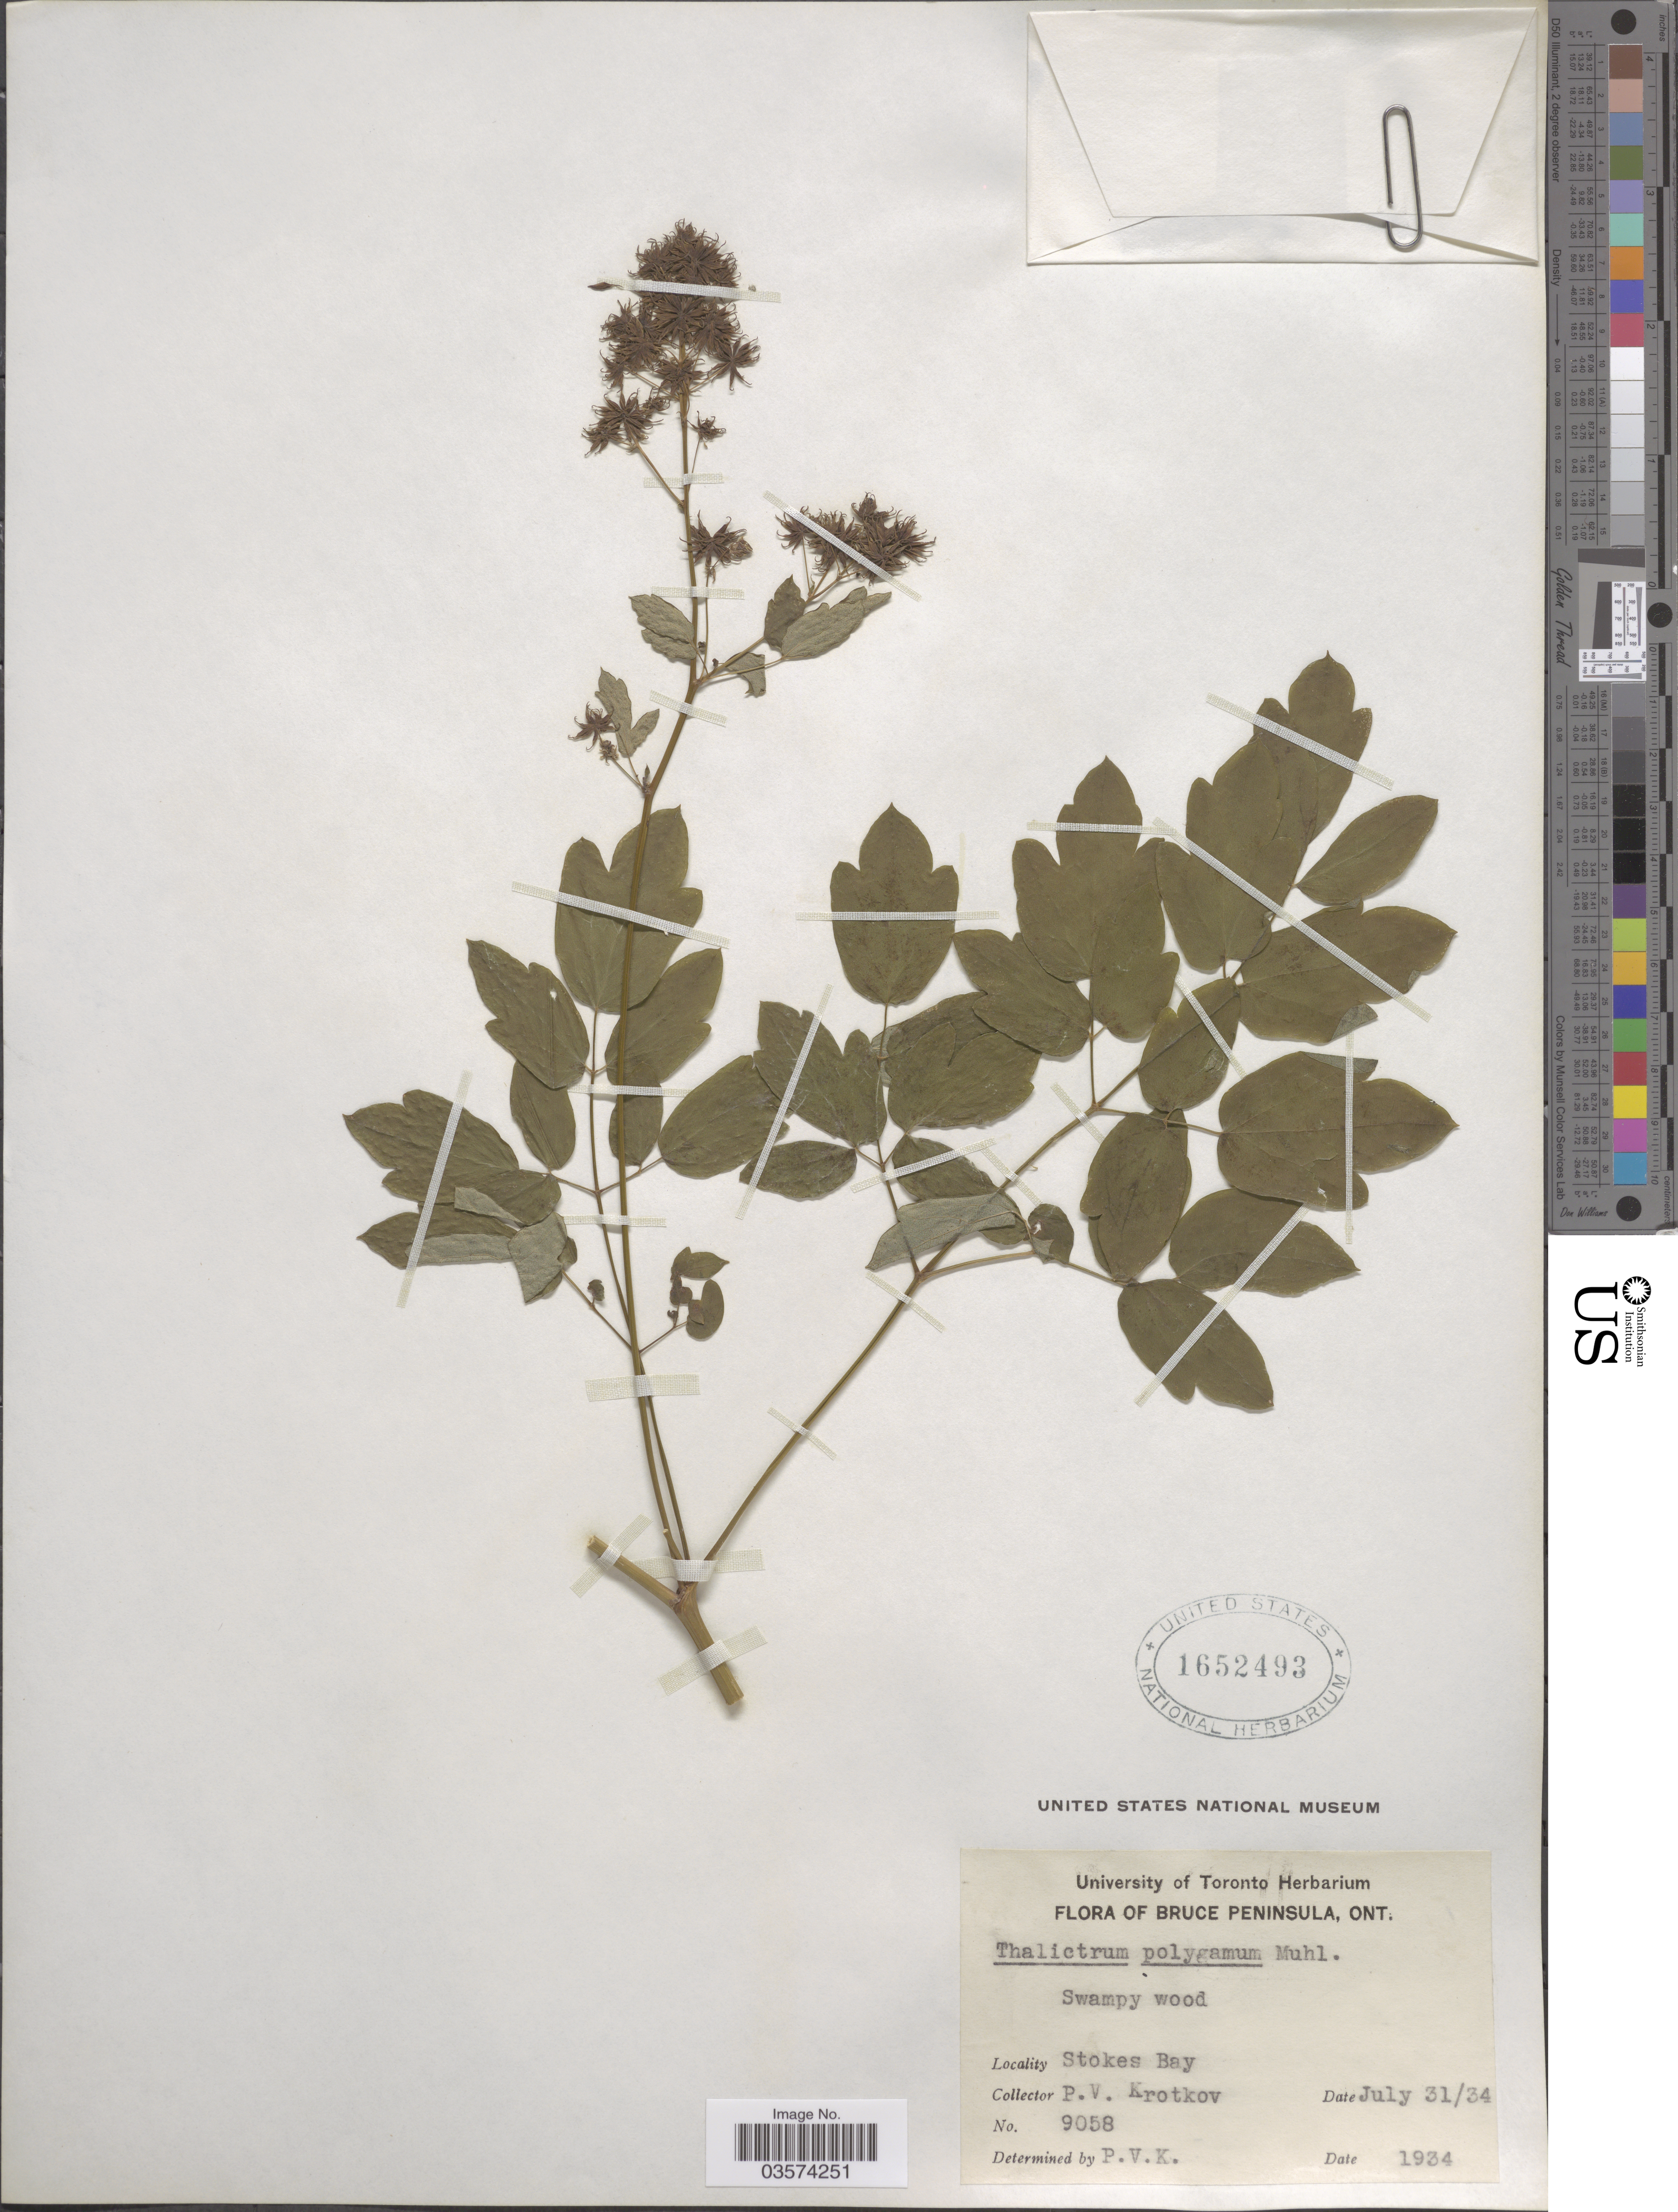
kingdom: Plantae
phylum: Tracheophyta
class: Magnoliopsida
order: Ranunculales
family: Ranunculaceae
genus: Thalictrum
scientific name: Thalictrum pubescens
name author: Pursh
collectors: P. V. Krotkov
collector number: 9058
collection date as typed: Transcribed d/m/y: 31/7/34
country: Canada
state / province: Ontario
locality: Bruce Peninsula. Stokes Bay.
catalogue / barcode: US 1652493